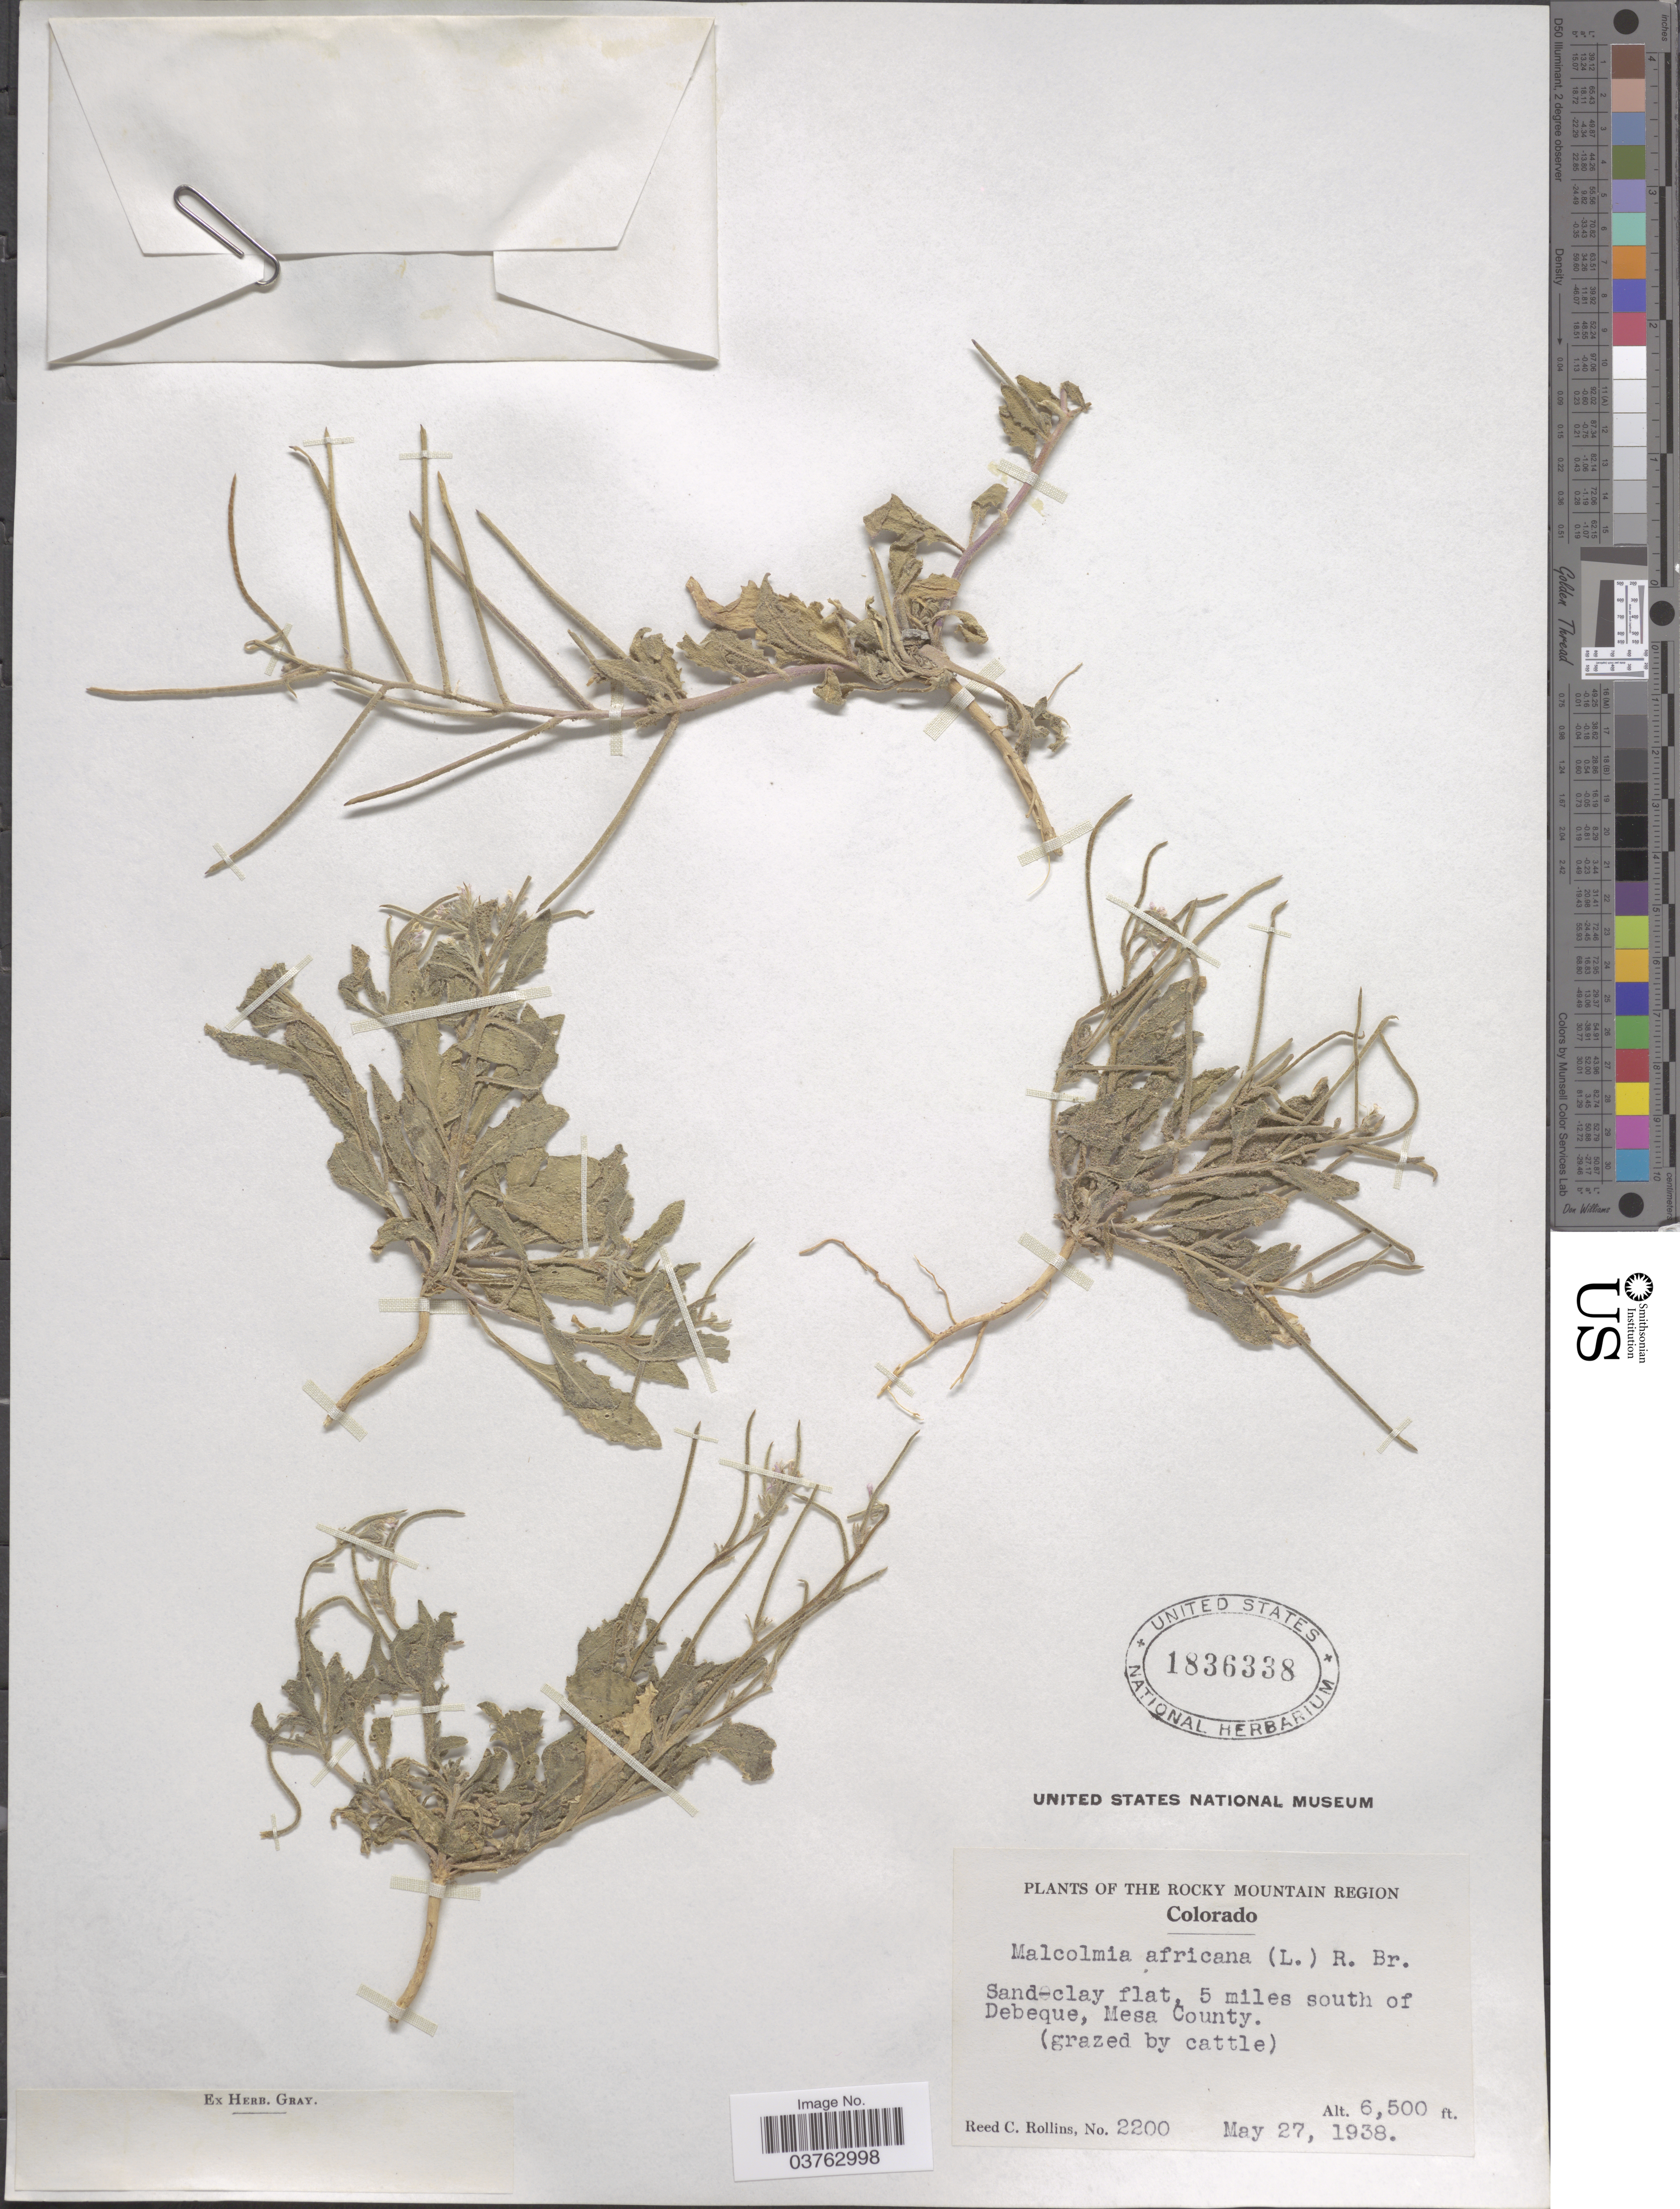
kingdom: Plantae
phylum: Tracheophyta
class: Magnoliopsida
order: Brassicales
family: Brassicaceae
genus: Malcolmia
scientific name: Malcolmia africana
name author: (L.) W.T. Aiton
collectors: R. C. Rollins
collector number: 2200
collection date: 1938-05-27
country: United States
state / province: Colorado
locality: The Rocky Mountain Region. Sand-clay flat, 5 miles south of Debeque, Mesa County.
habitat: sand clay falt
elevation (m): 1981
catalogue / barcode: US 1836338